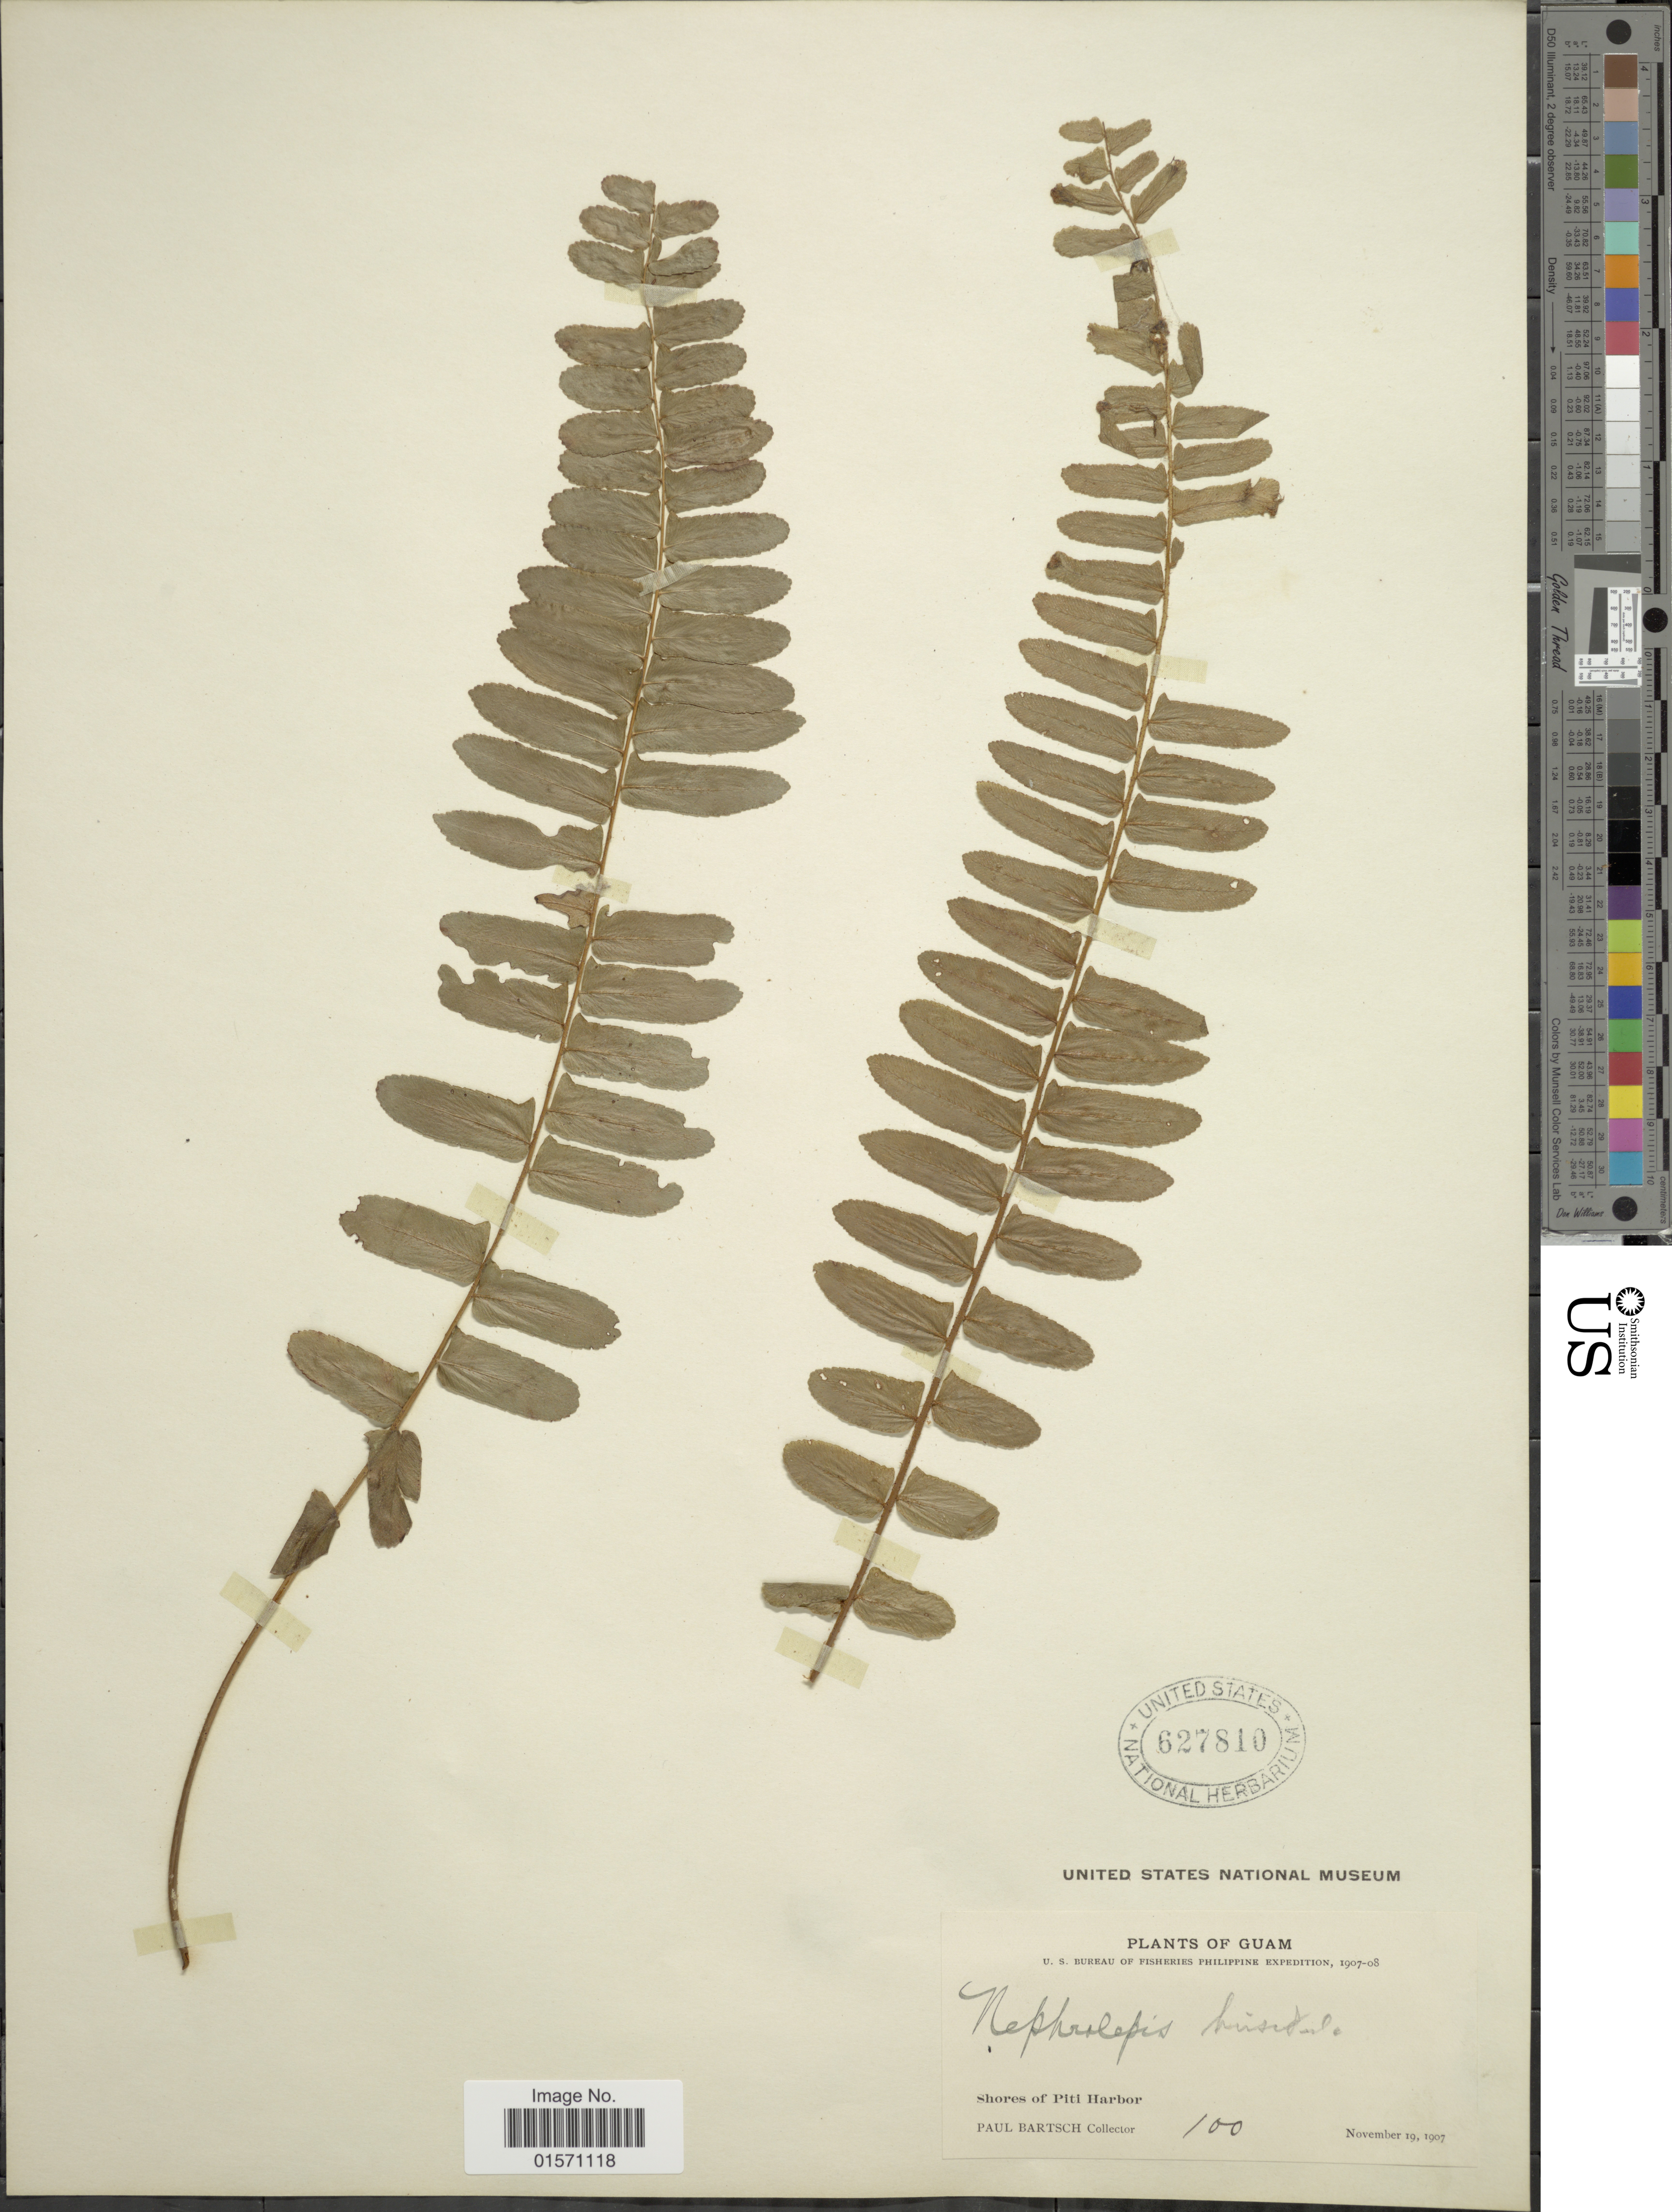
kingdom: Plantae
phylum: Tracheophyta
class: Polypodiopsida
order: Polypodiales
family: Nephrolepidaceae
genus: Nephrolepis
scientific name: Nephrolepis sp.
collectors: P. Bartsch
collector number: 100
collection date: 1907-11-19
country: Guam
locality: Shores of Piti Harbor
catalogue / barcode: US 627810